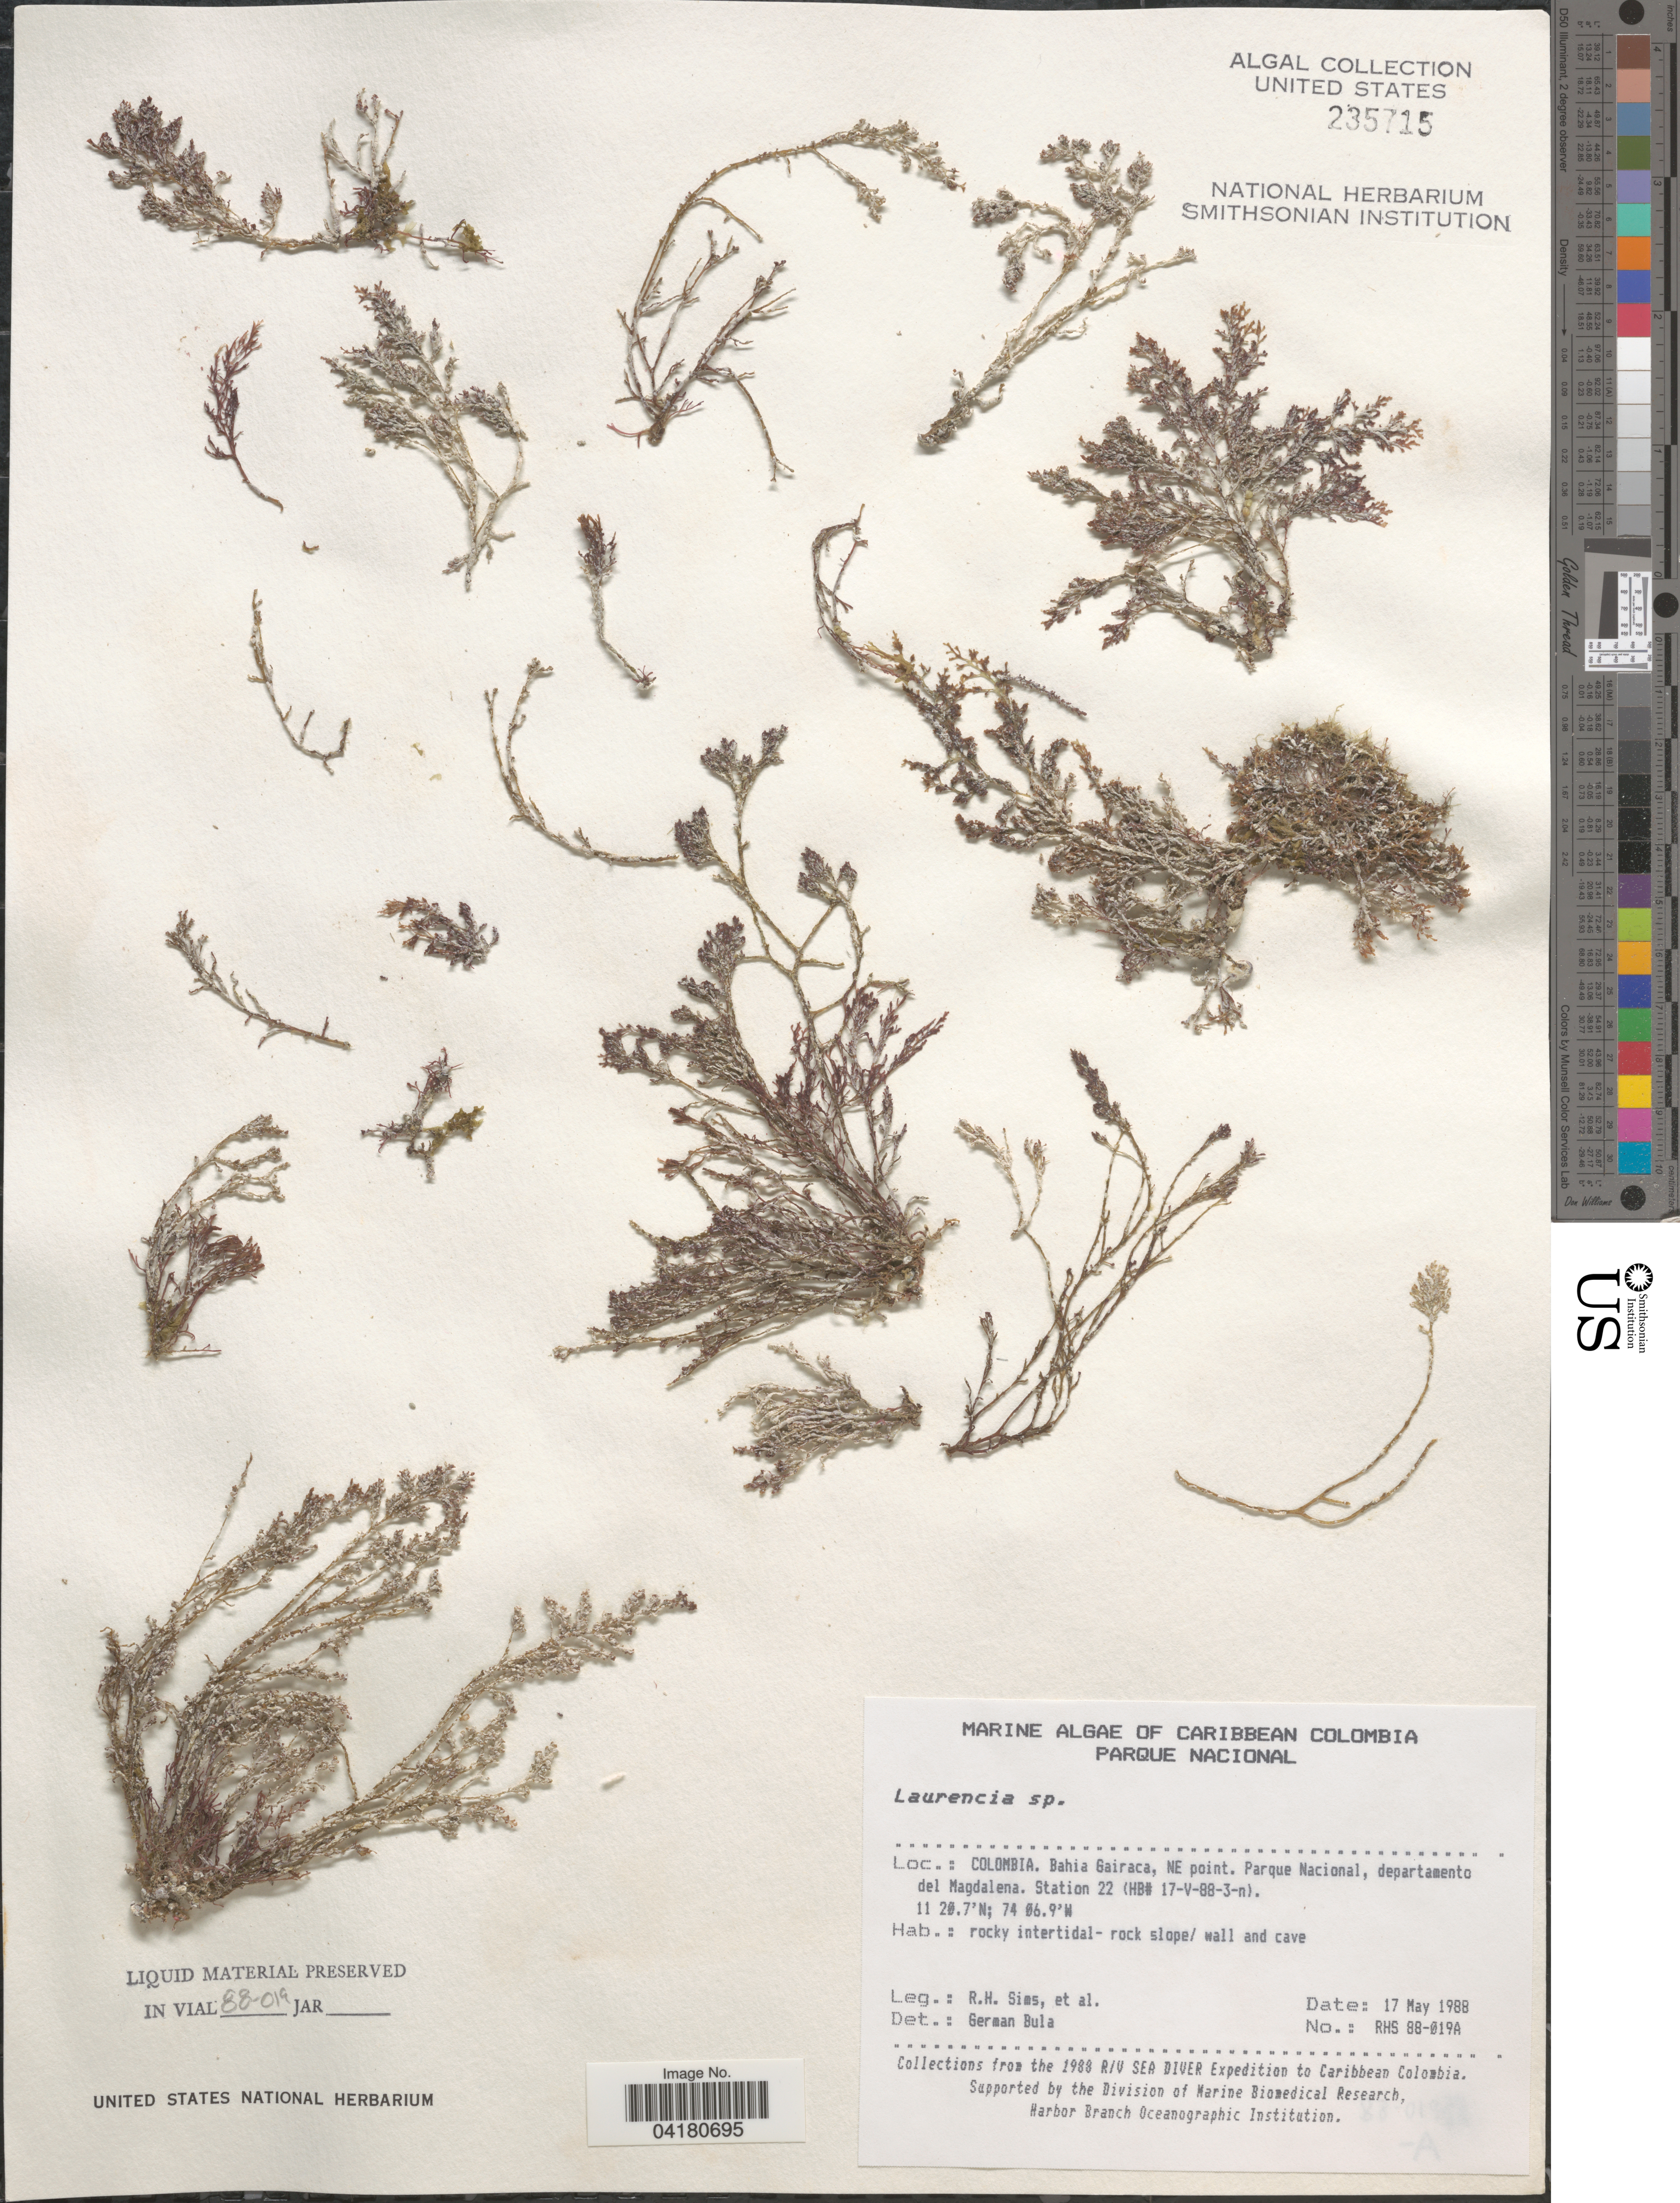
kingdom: Plantae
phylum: Rhodophyta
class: Florideophyceae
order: Ceramiales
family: Rhodomelaceae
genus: Laurencia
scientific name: Laurencia sp.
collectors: R. H. Sims & et al.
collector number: RHS88-019A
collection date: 1988-05-17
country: Colombia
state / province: Magdalena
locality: Caribbean Colombia. Bahia Gairaca, NE point. Parque Nacional, departamento del Magdalena. Station 22 (HB# 17-V-88-3-n). The 1988 R/V Sea Diver Expedition to Caribbean Colombia.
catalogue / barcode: US 235715